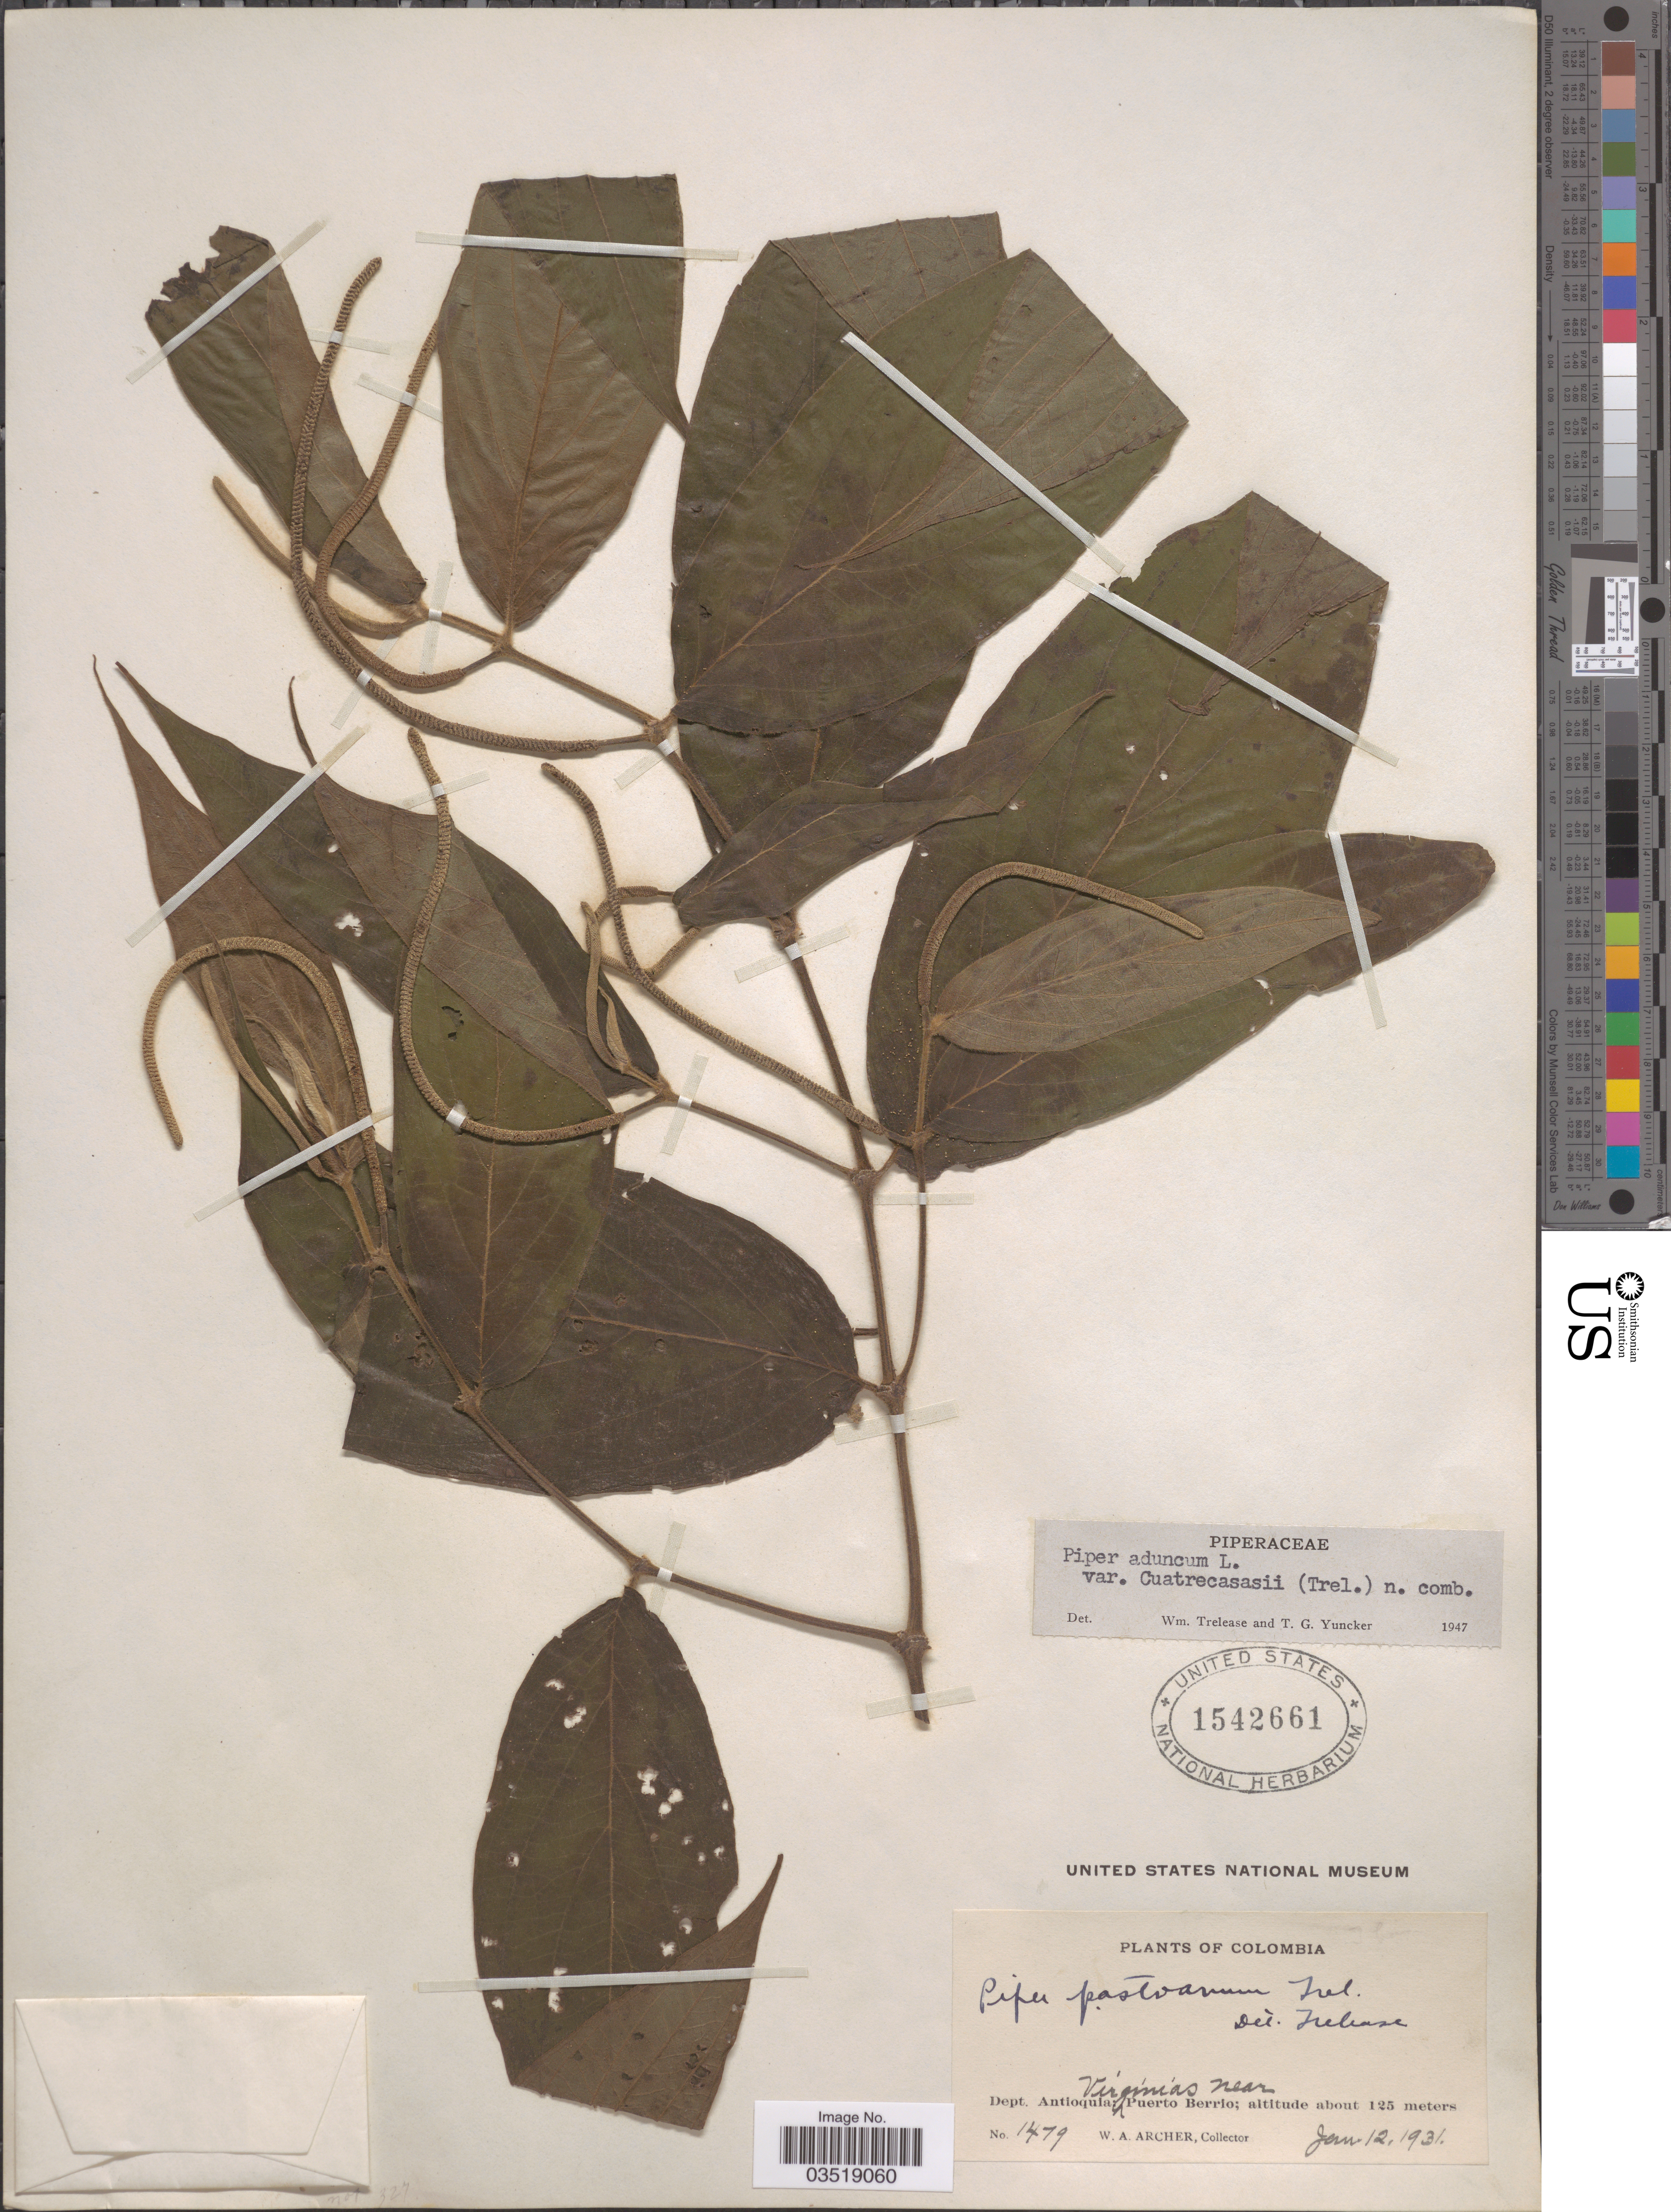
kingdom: Plantae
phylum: Tracheophyta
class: Magnoliopsida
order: Piperales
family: Piperaceae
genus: Piper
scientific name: Piper aduncum var. cordulatum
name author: L.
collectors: W. Archer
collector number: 1479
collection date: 1931-01-12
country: Colombia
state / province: Antioquia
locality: Dept. Antioquia: Virginias near Puerto Berrio.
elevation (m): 125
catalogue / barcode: US 1542661